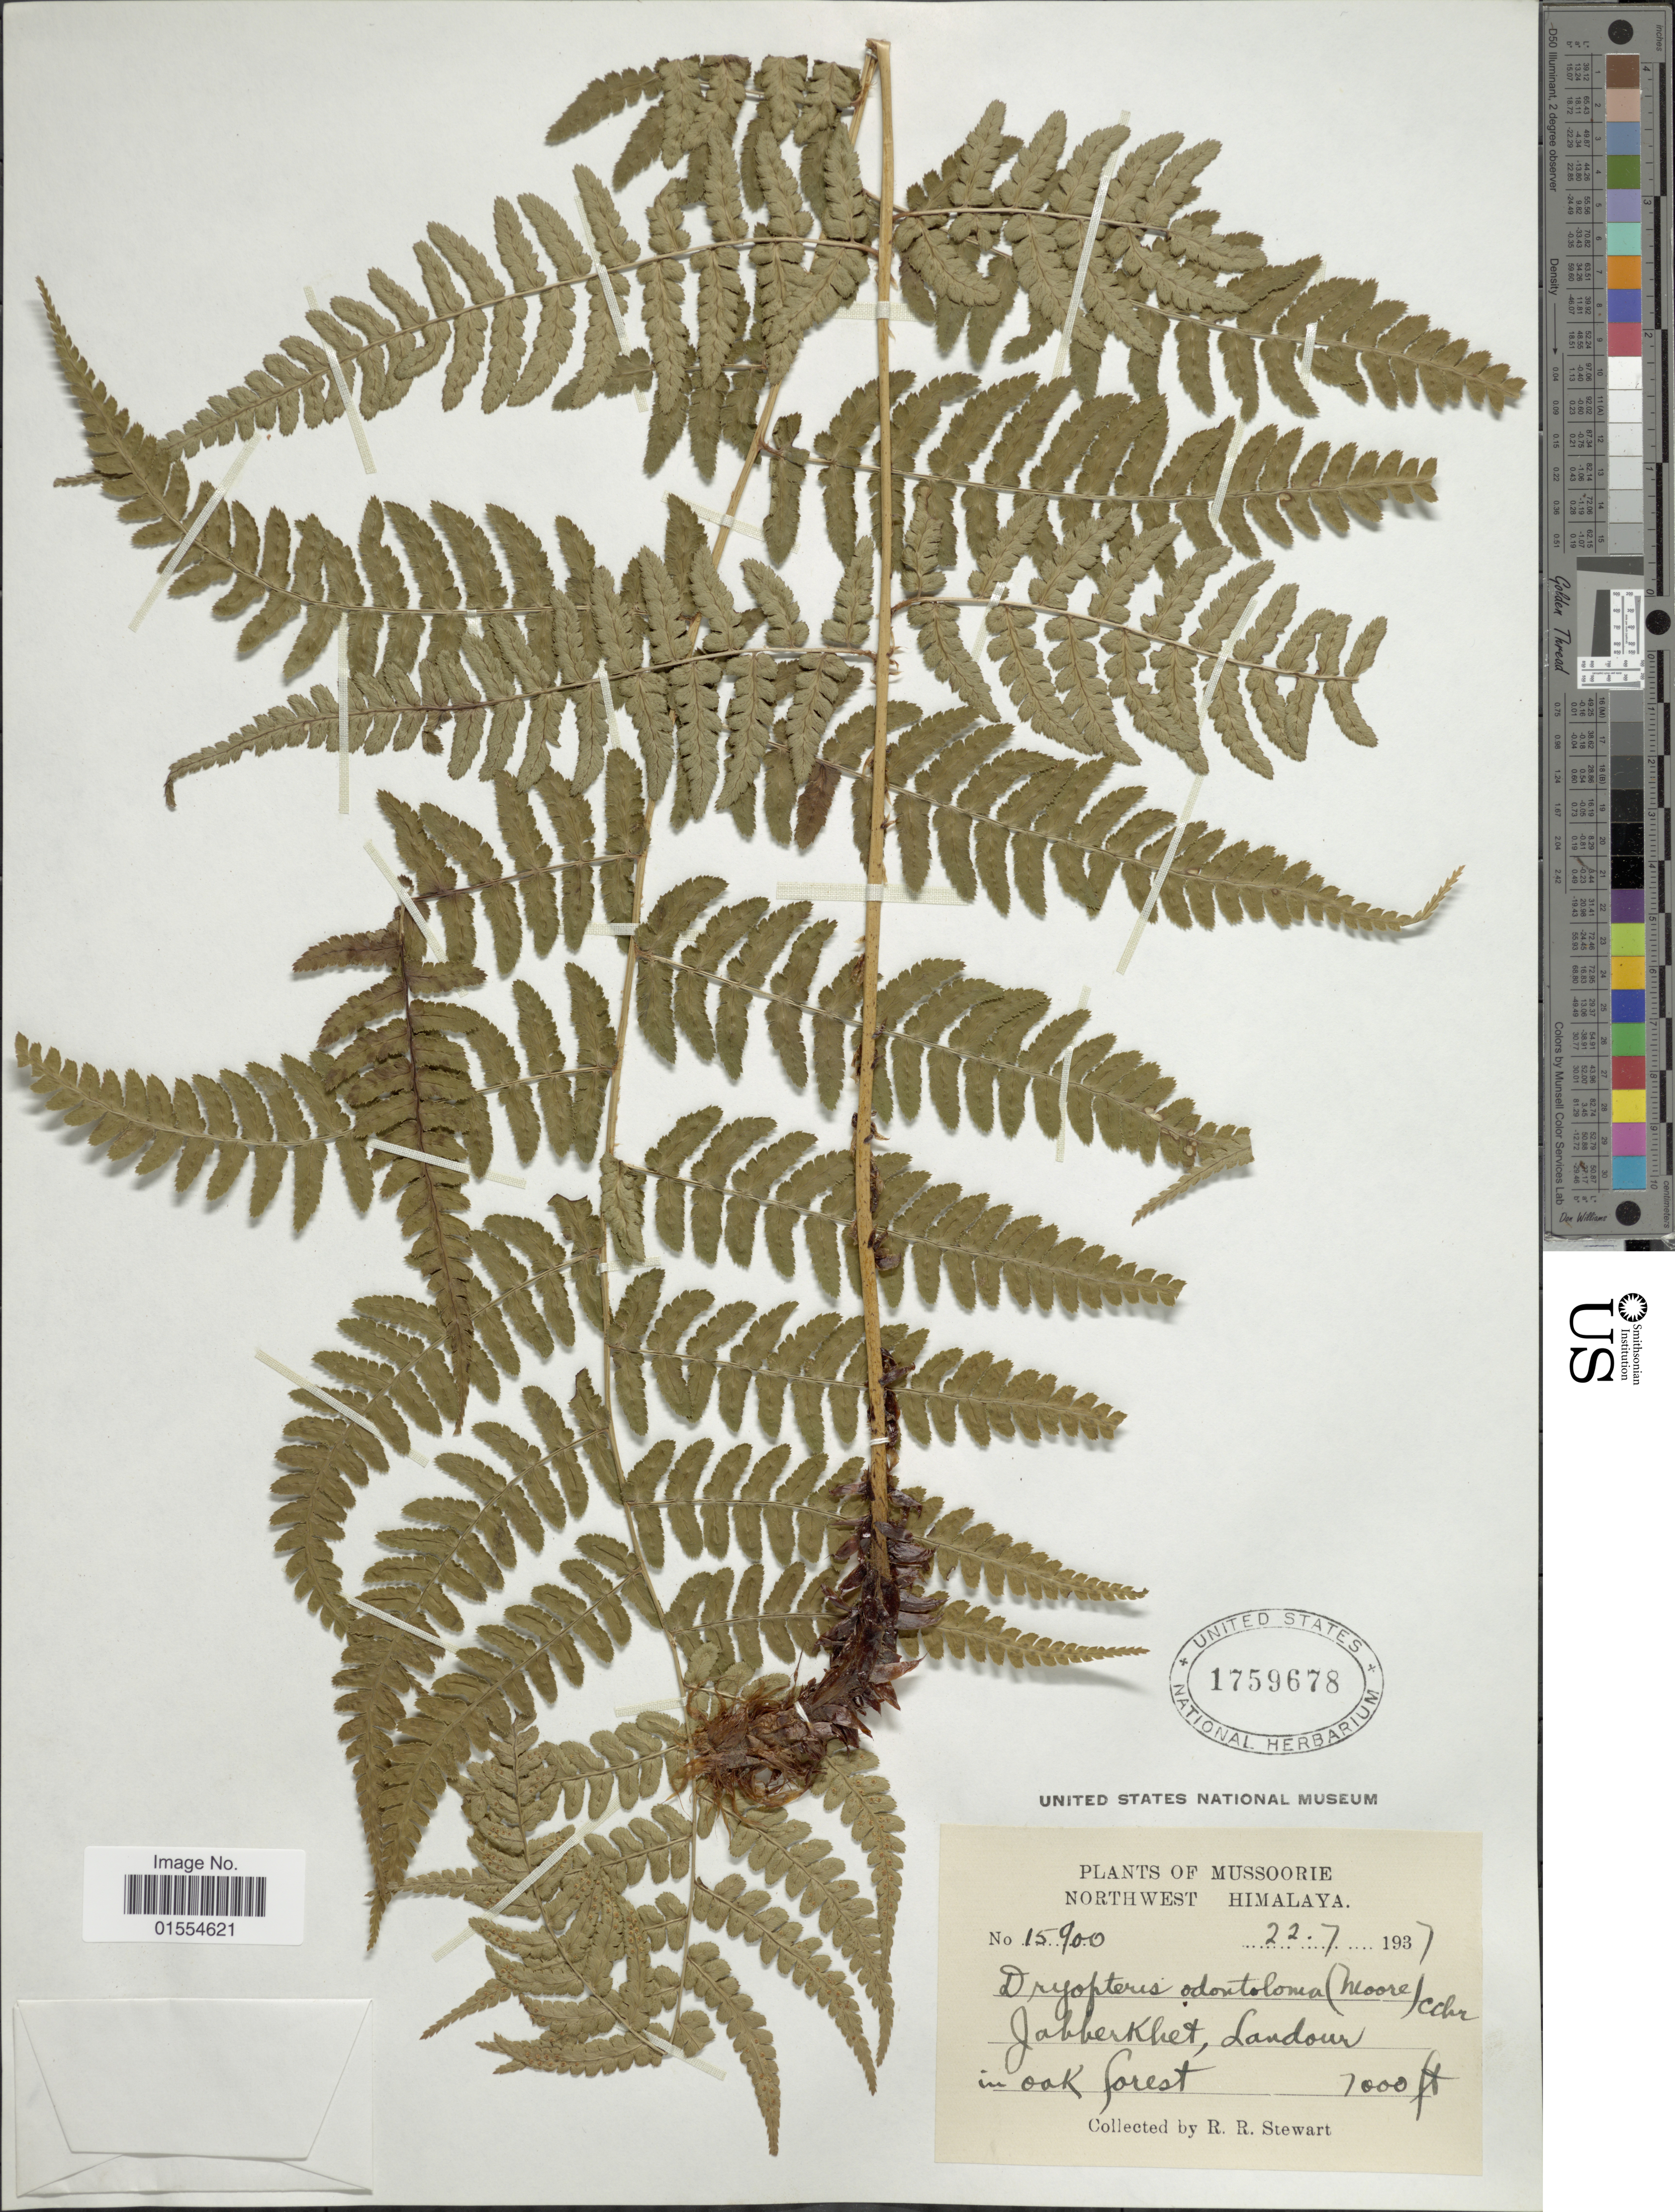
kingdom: Plantae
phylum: Tracheophyta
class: Polypodiopsida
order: Polypodiales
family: Dryopteridaceae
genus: Dryopteris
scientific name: Dryopteris odontoloma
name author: (Bedd.) C. Chr.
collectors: R. R. Stewart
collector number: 15900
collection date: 1937-07-22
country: India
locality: Mussoorie, NorthWest Himalaya, Jabberkhet, Landour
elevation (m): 2134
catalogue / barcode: US 1759678